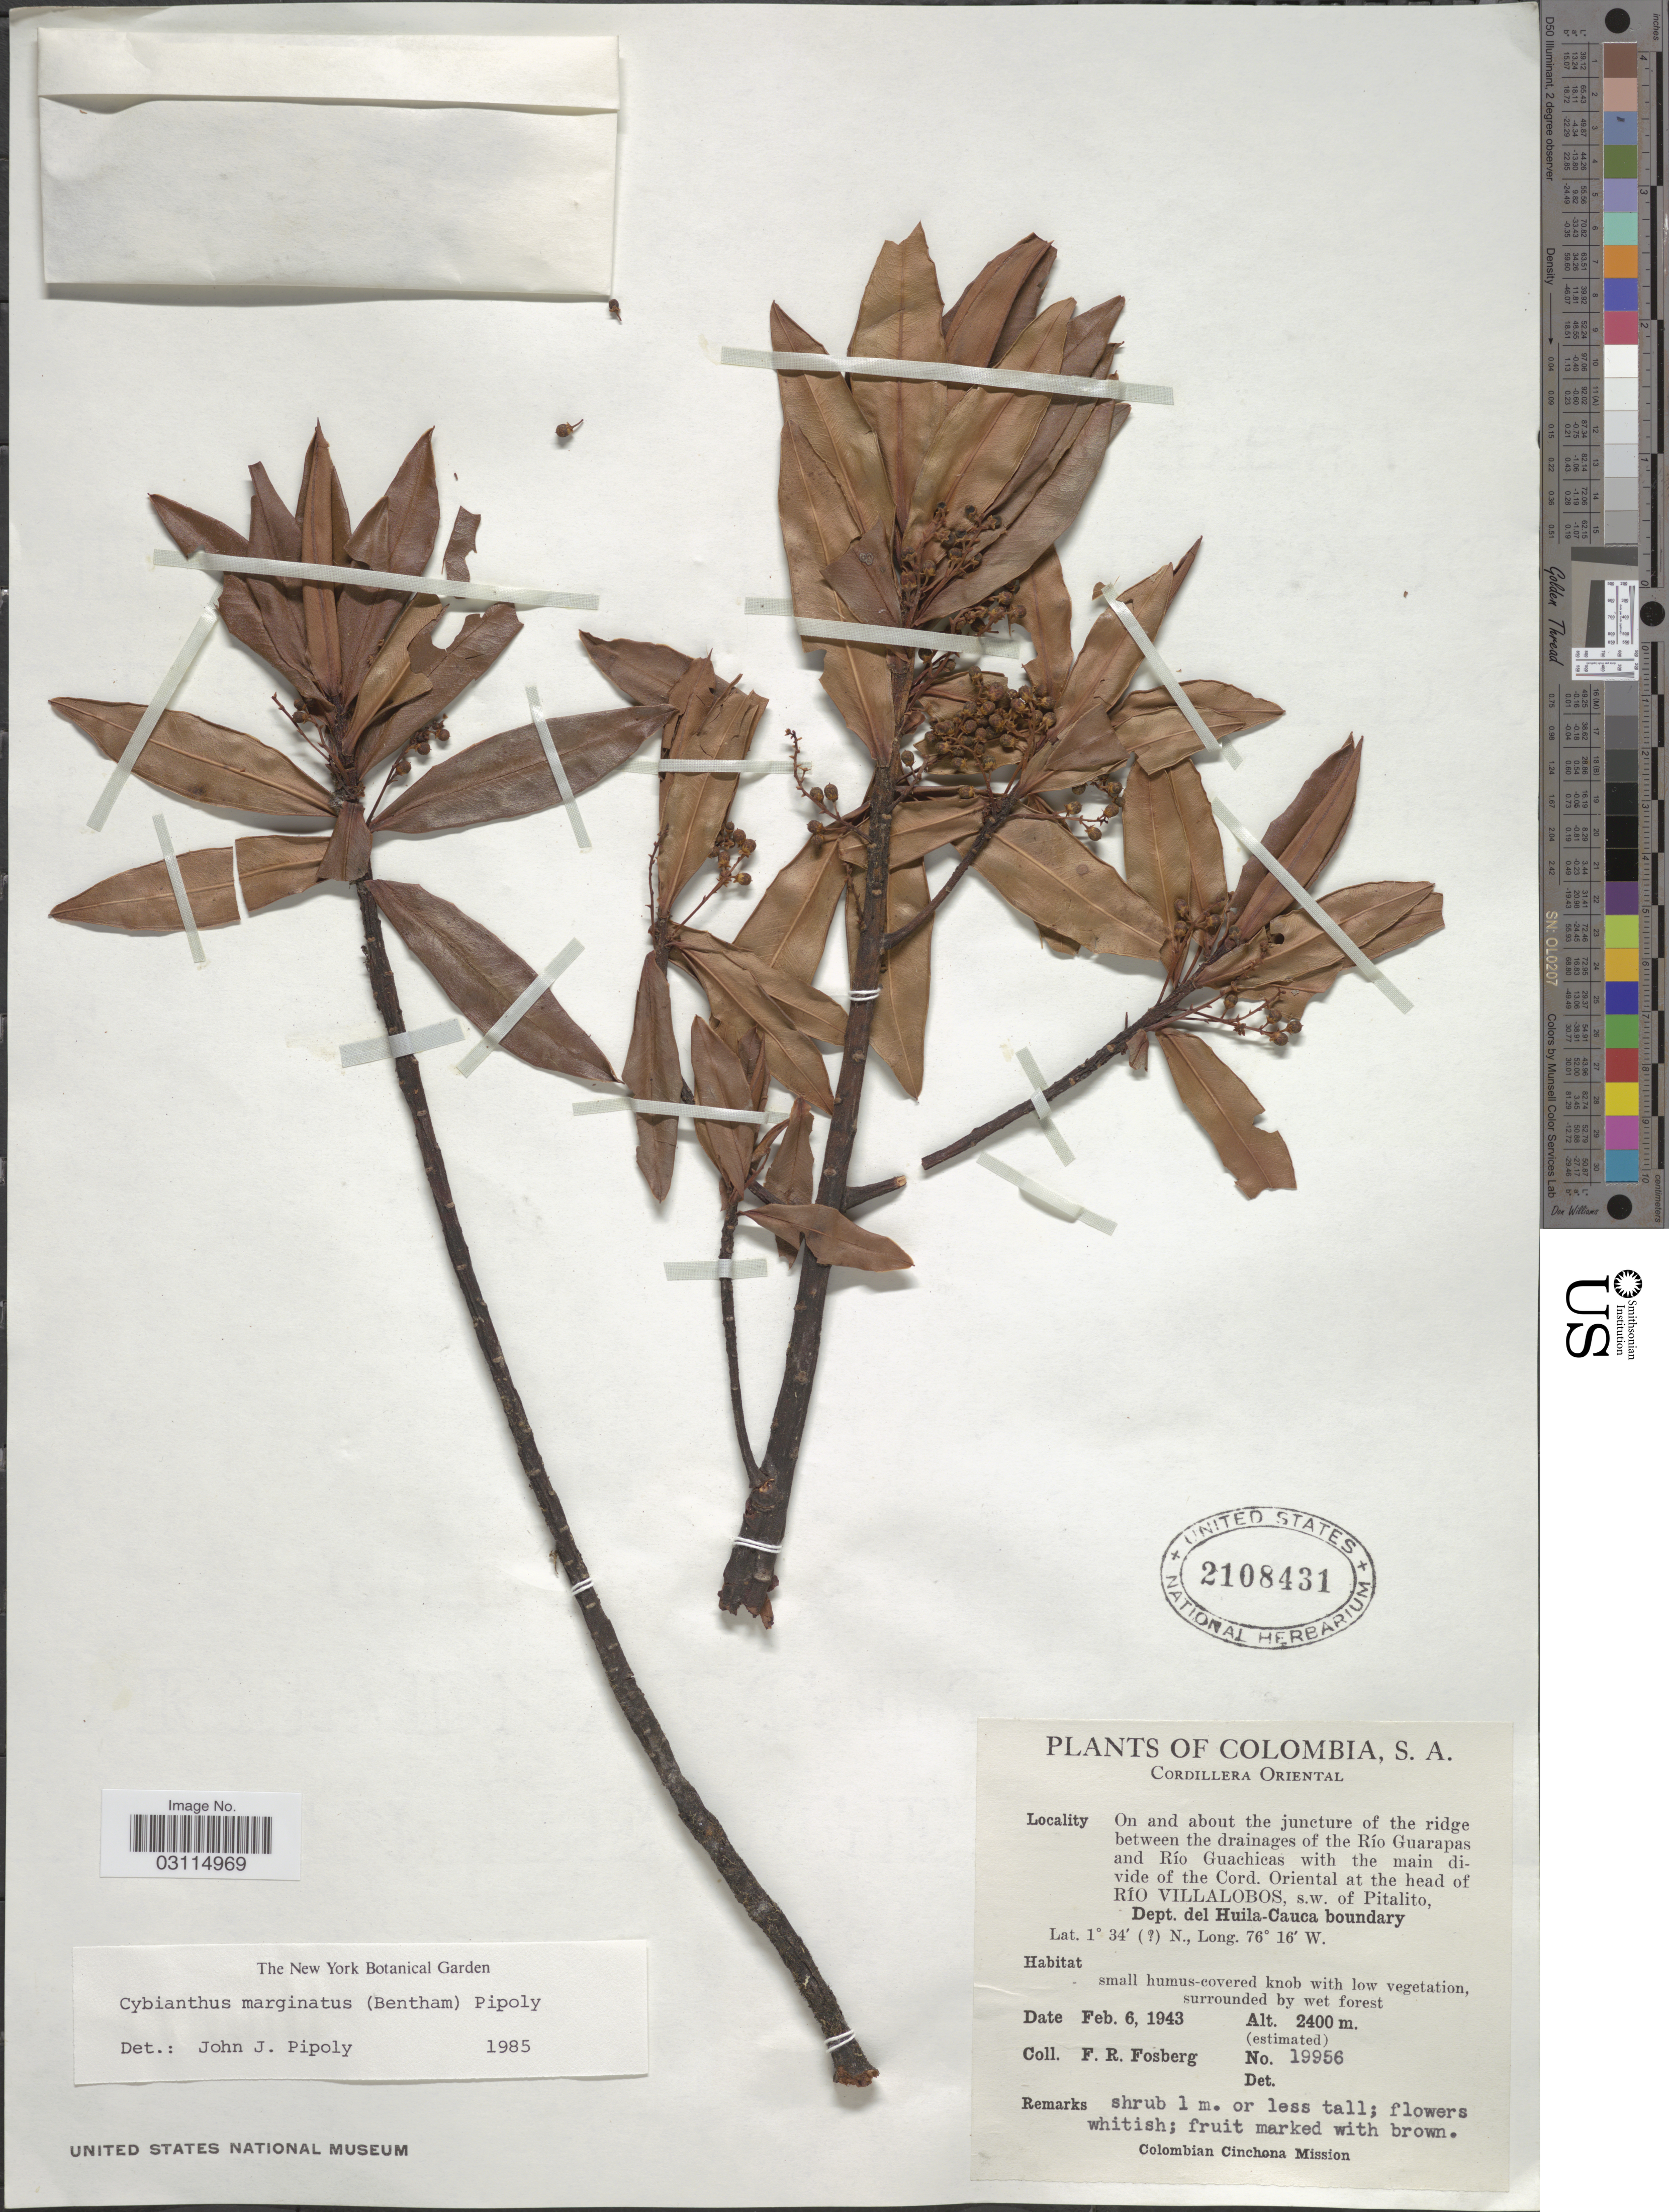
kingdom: Plantae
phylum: Tracheophyta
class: Magnoliopsida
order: Ericales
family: Primulaceae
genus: Cybianthus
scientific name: Cybianthus marginatus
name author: (Benth.) Pipoly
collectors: F. R. Fosberg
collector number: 19956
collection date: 1943-02-06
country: Colombia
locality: Cordillera Oriental, On and about the juncture of the ridge between the drainage of the Río Guarapas and Río Guachicas, with the main divide of the Cord. Oriental at the head of Río Villalobos, s.w. of Pitalito, Dept. del Huila-Cauca boundary.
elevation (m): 2400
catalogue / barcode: US 2108431